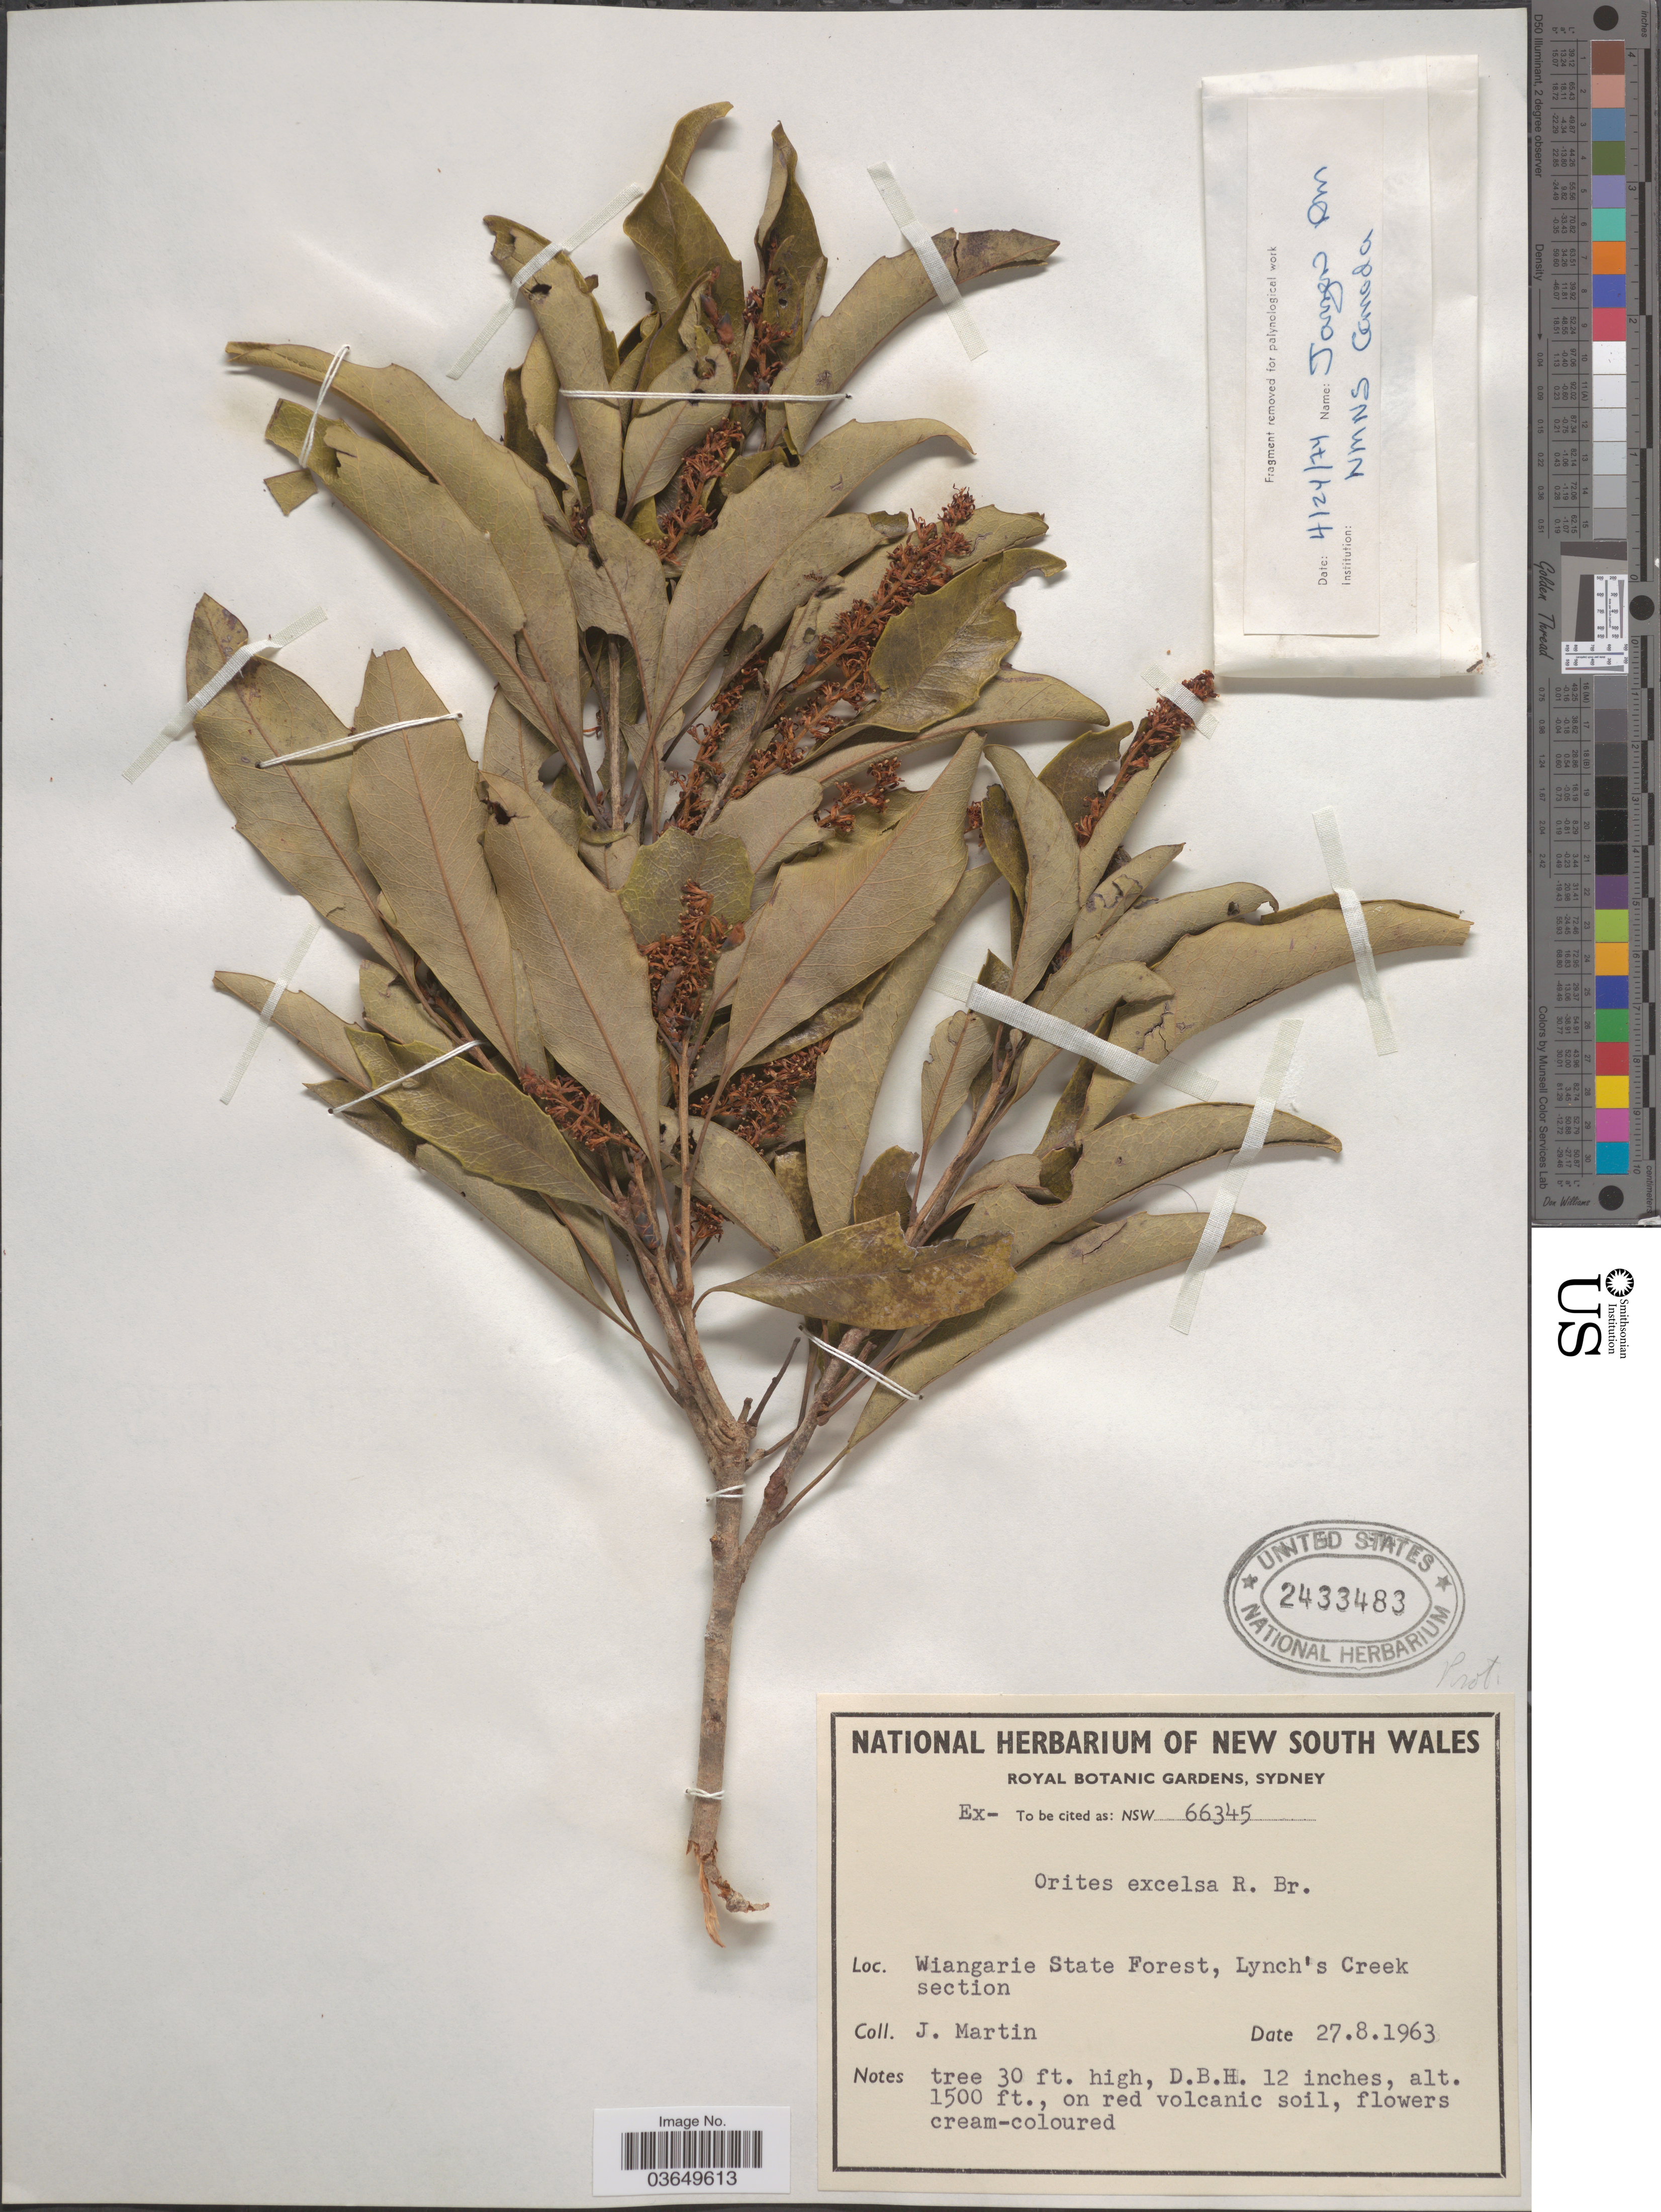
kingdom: Plantae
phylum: Tracheophyta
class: Magnoliopsida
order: Proteales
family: Proteaceae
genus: Orites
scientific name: Orites excelsus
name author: R. Br.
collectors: J. Martin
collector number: NSW 66345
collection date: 1963-08-27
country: Australia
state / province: New South Wales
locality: Wiangarie State Forest, Lynch's Creek section.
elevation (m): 457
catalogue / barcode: US 2433483